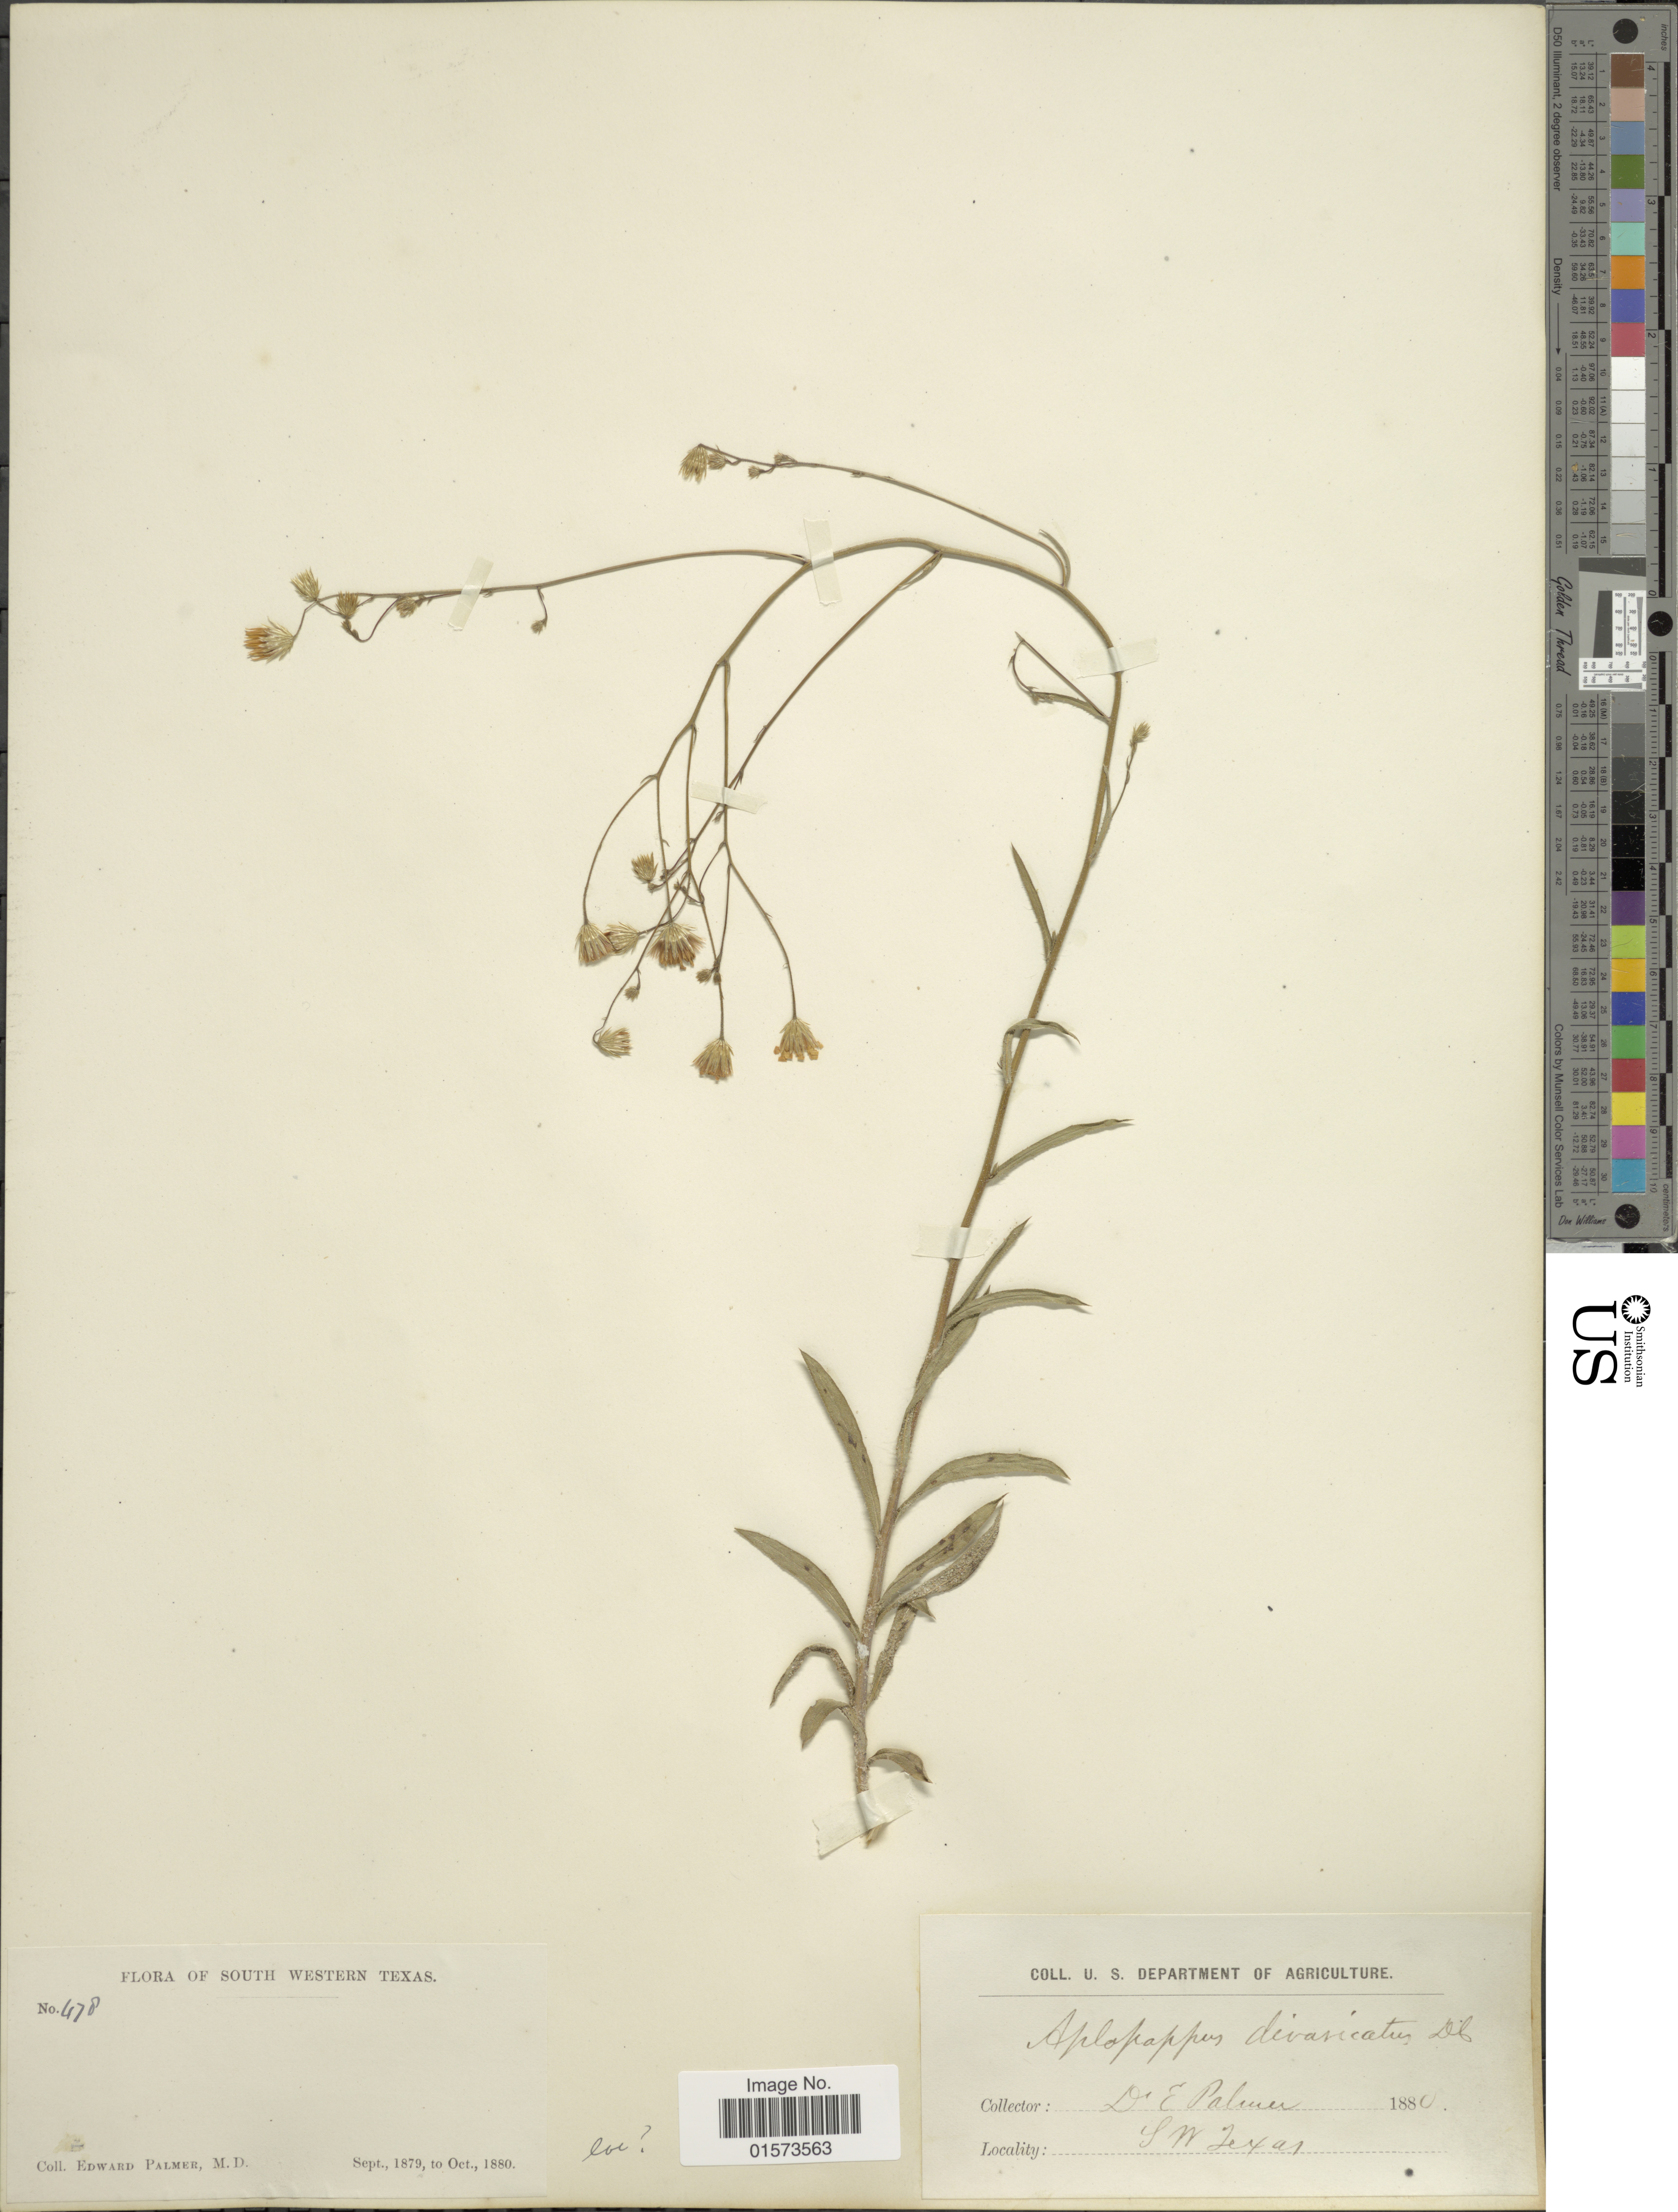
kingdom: Plantae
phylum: Tracheophyta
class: Magnoliopsida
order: Asterales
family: Asteraceae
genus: Croptilon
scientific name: Croptilon divaricatum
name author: (Nutt.) Raf.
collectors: E. Palmer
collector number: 478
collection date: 1879-09/1880-10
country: United States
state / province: Texas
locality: South Western Texas